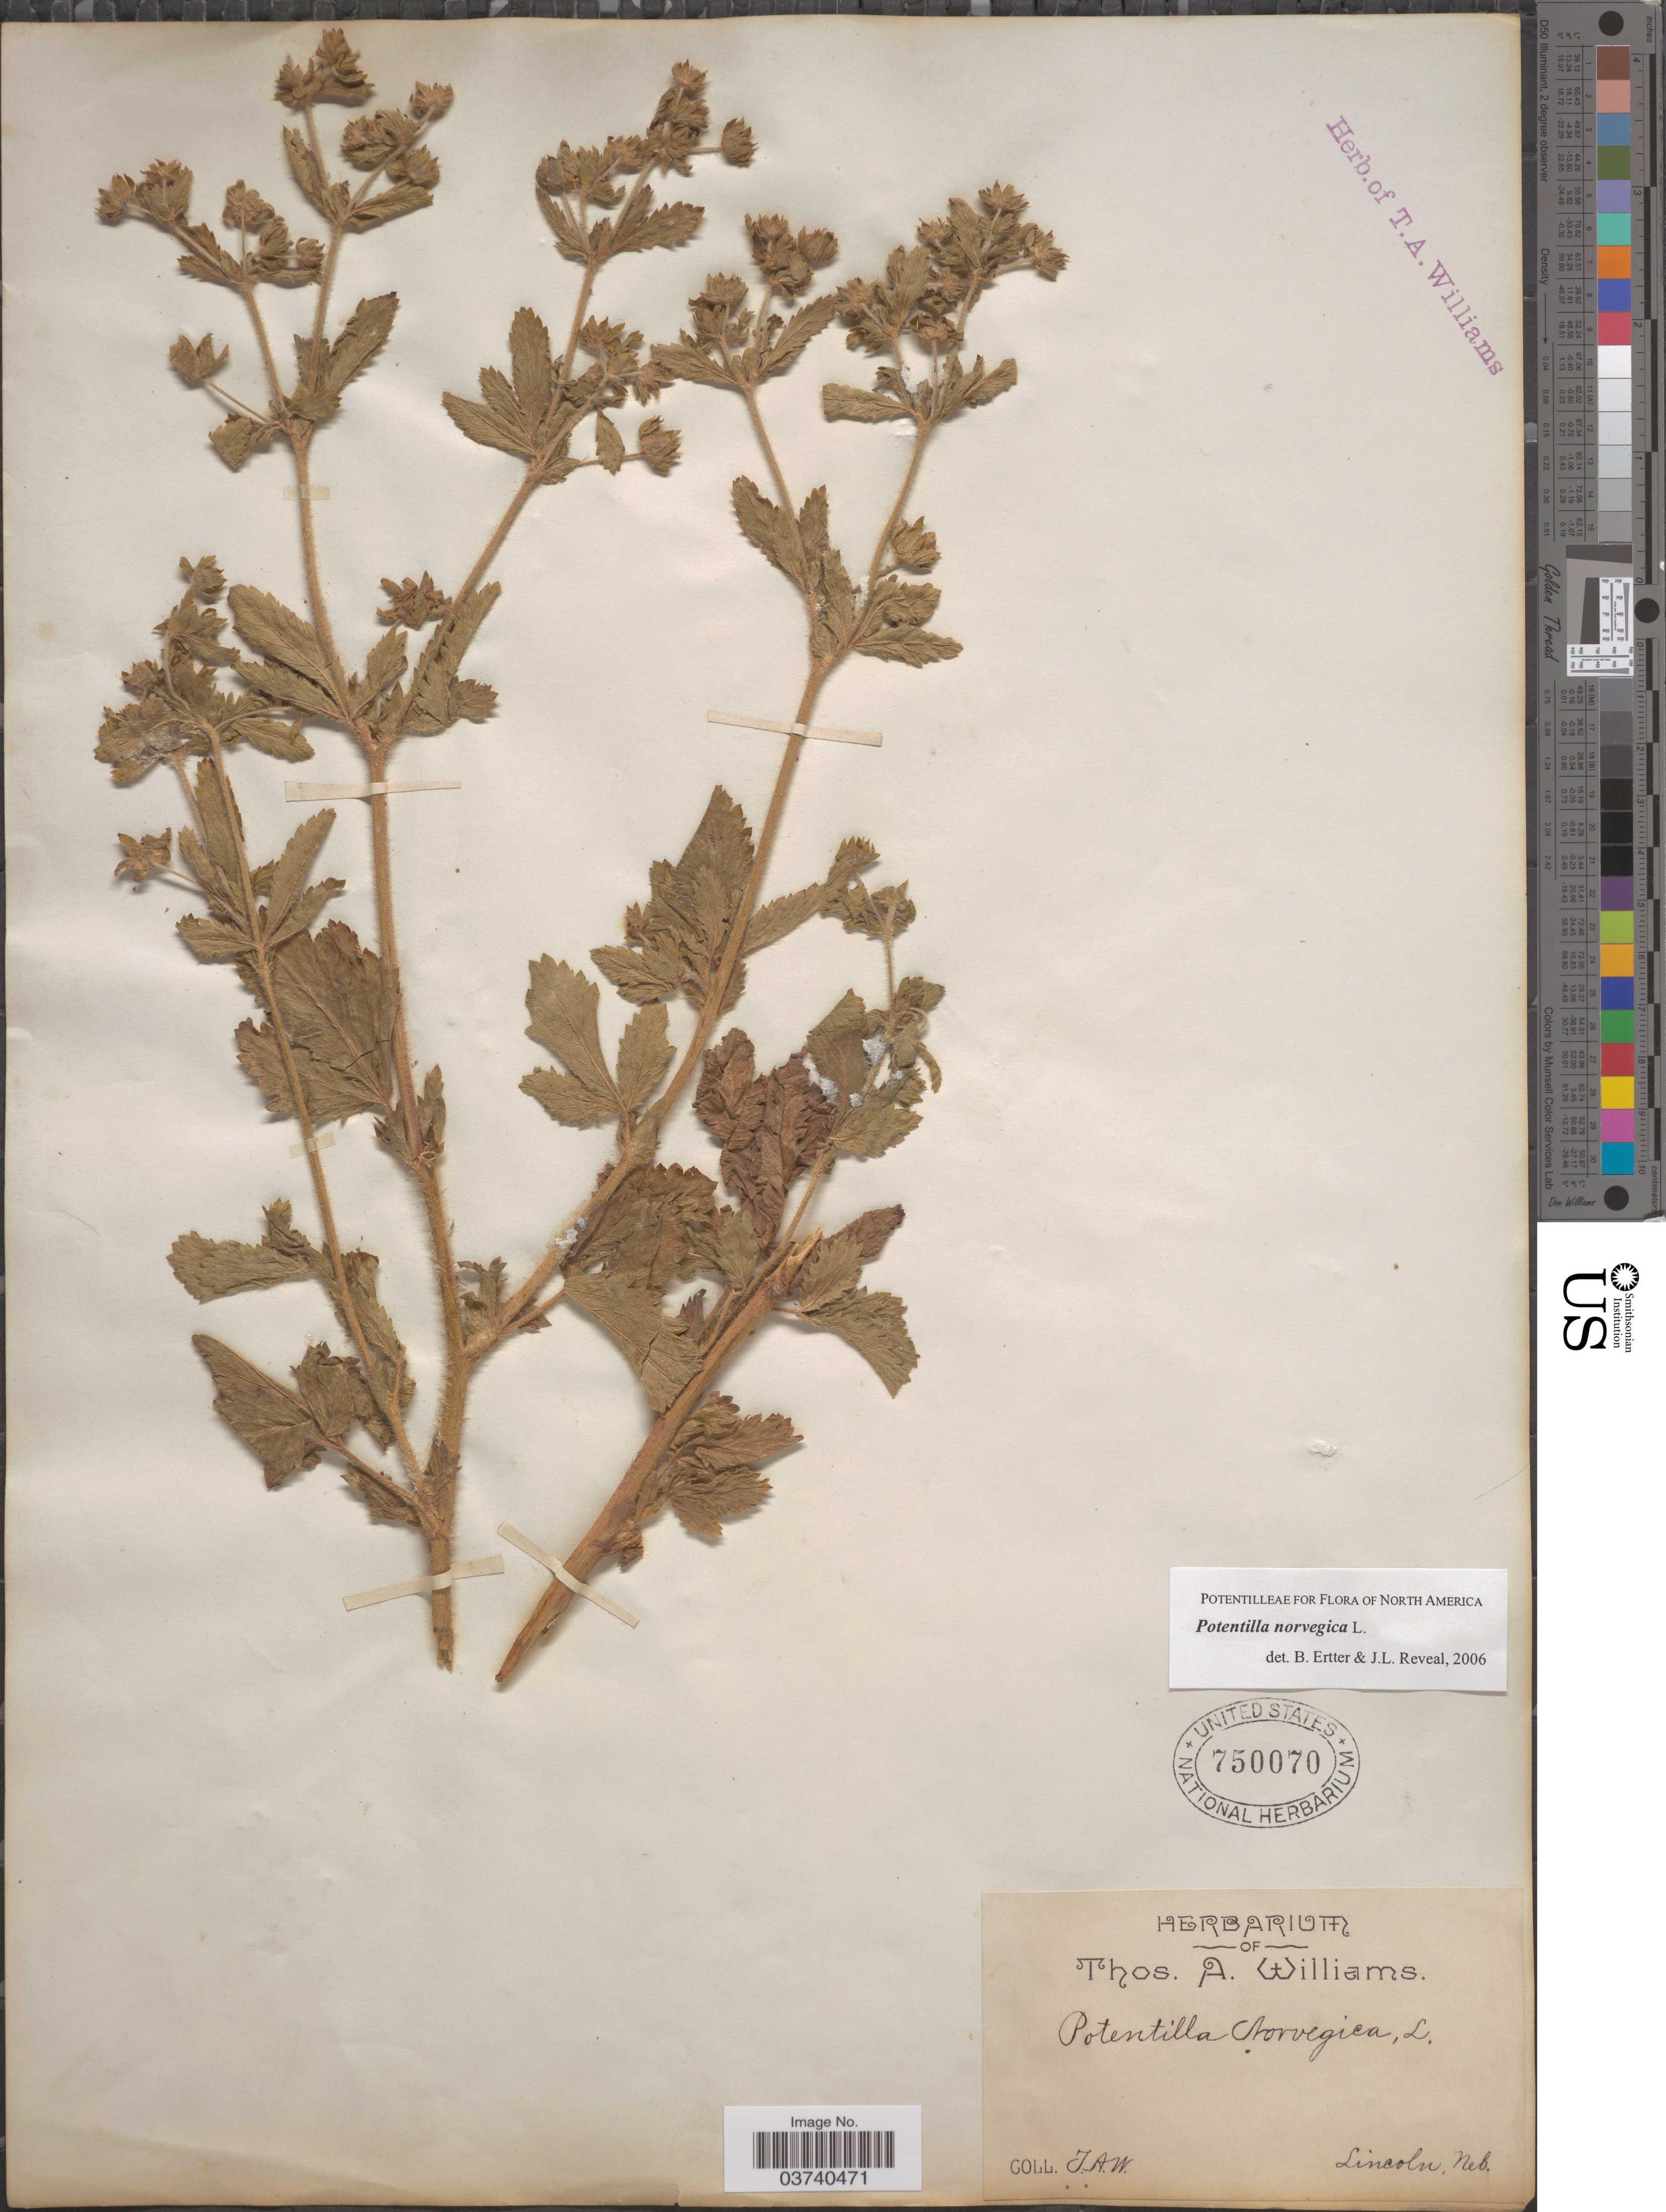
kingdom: Plantae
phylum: Tracheophyta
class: Magnoliopsida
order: Rosales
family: Rosaceae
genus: Potentilla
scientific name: Potentilla norvegica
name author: L.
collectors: T. A. Williams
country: United States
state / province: Nebraska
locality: Lincoln.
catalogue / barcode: US 750070